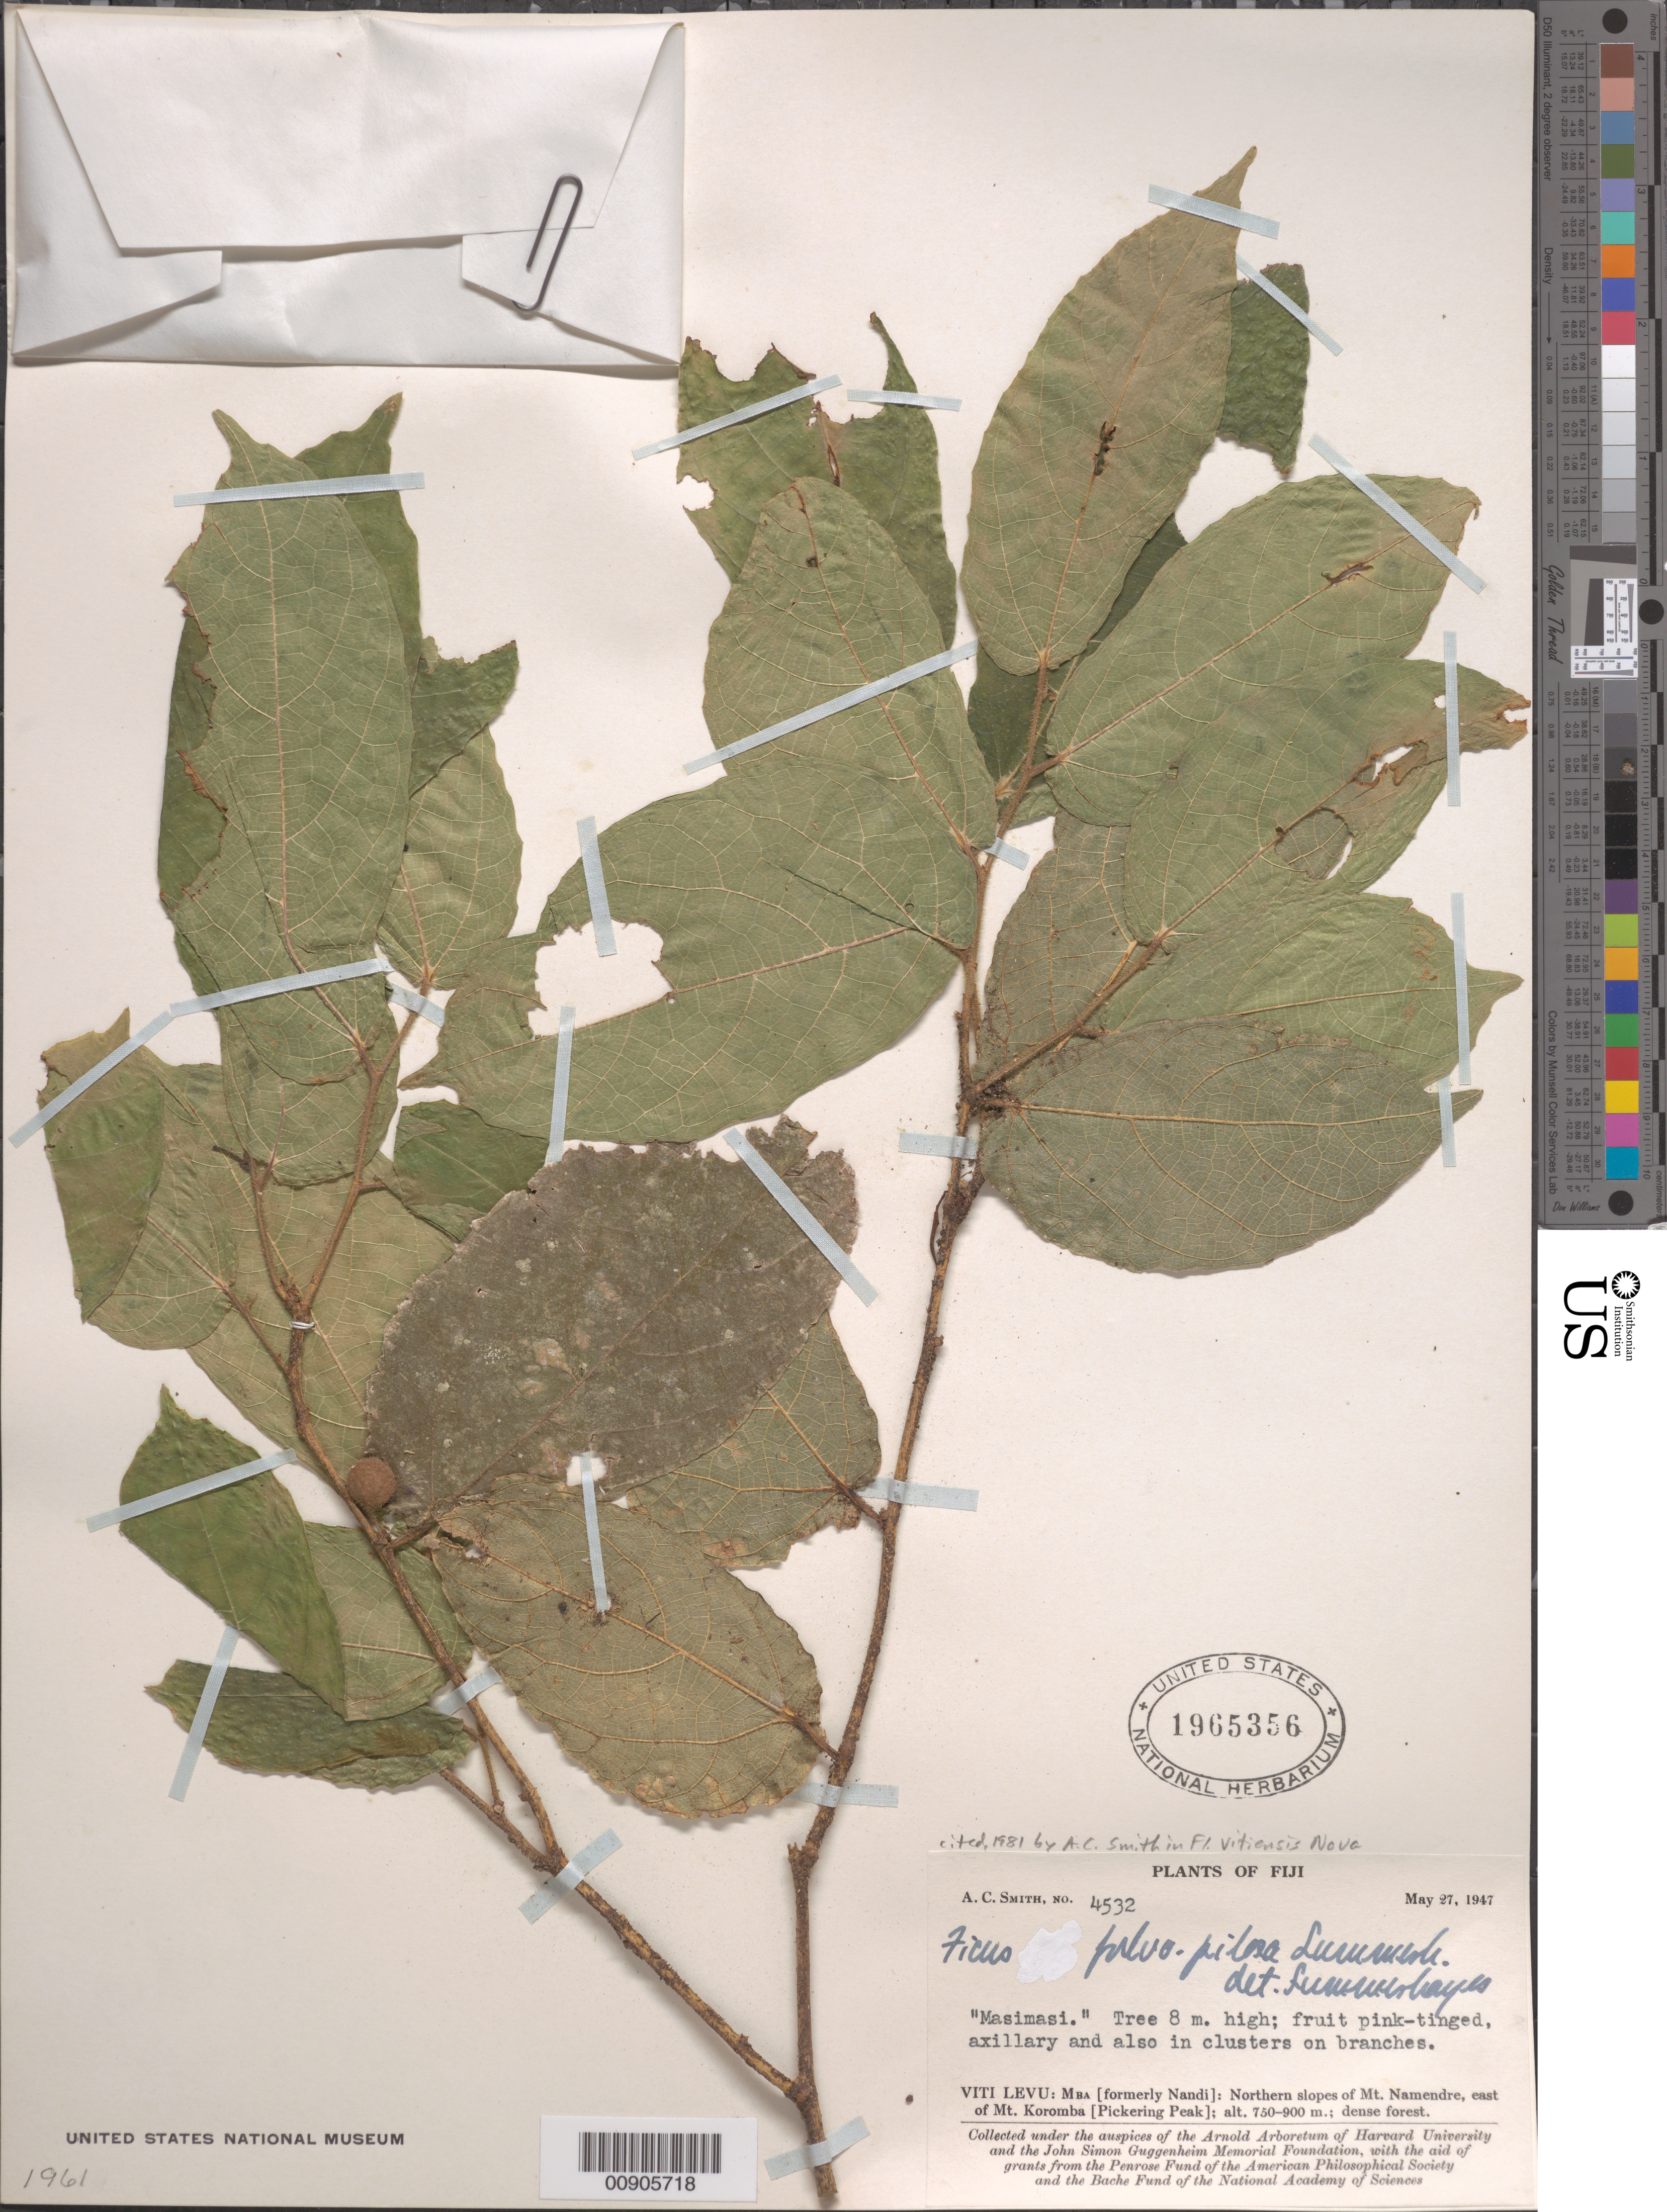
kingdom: Plantae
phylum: Tracheophyta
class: Magnoliopsida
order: Rosales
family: Moraceae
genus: Ficus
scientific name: Ficus fulvopilosa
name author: Summerh.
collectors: C. A. Smith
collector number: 4532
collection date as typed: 27 May 1947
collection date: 1947-05-27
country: Fiji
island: Viti Levu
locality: Northern slopes of Mt. Namendre, east of Mt. Koromba (Pickering Peak)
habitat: dense forest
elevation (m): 750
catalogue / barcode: US 1965356